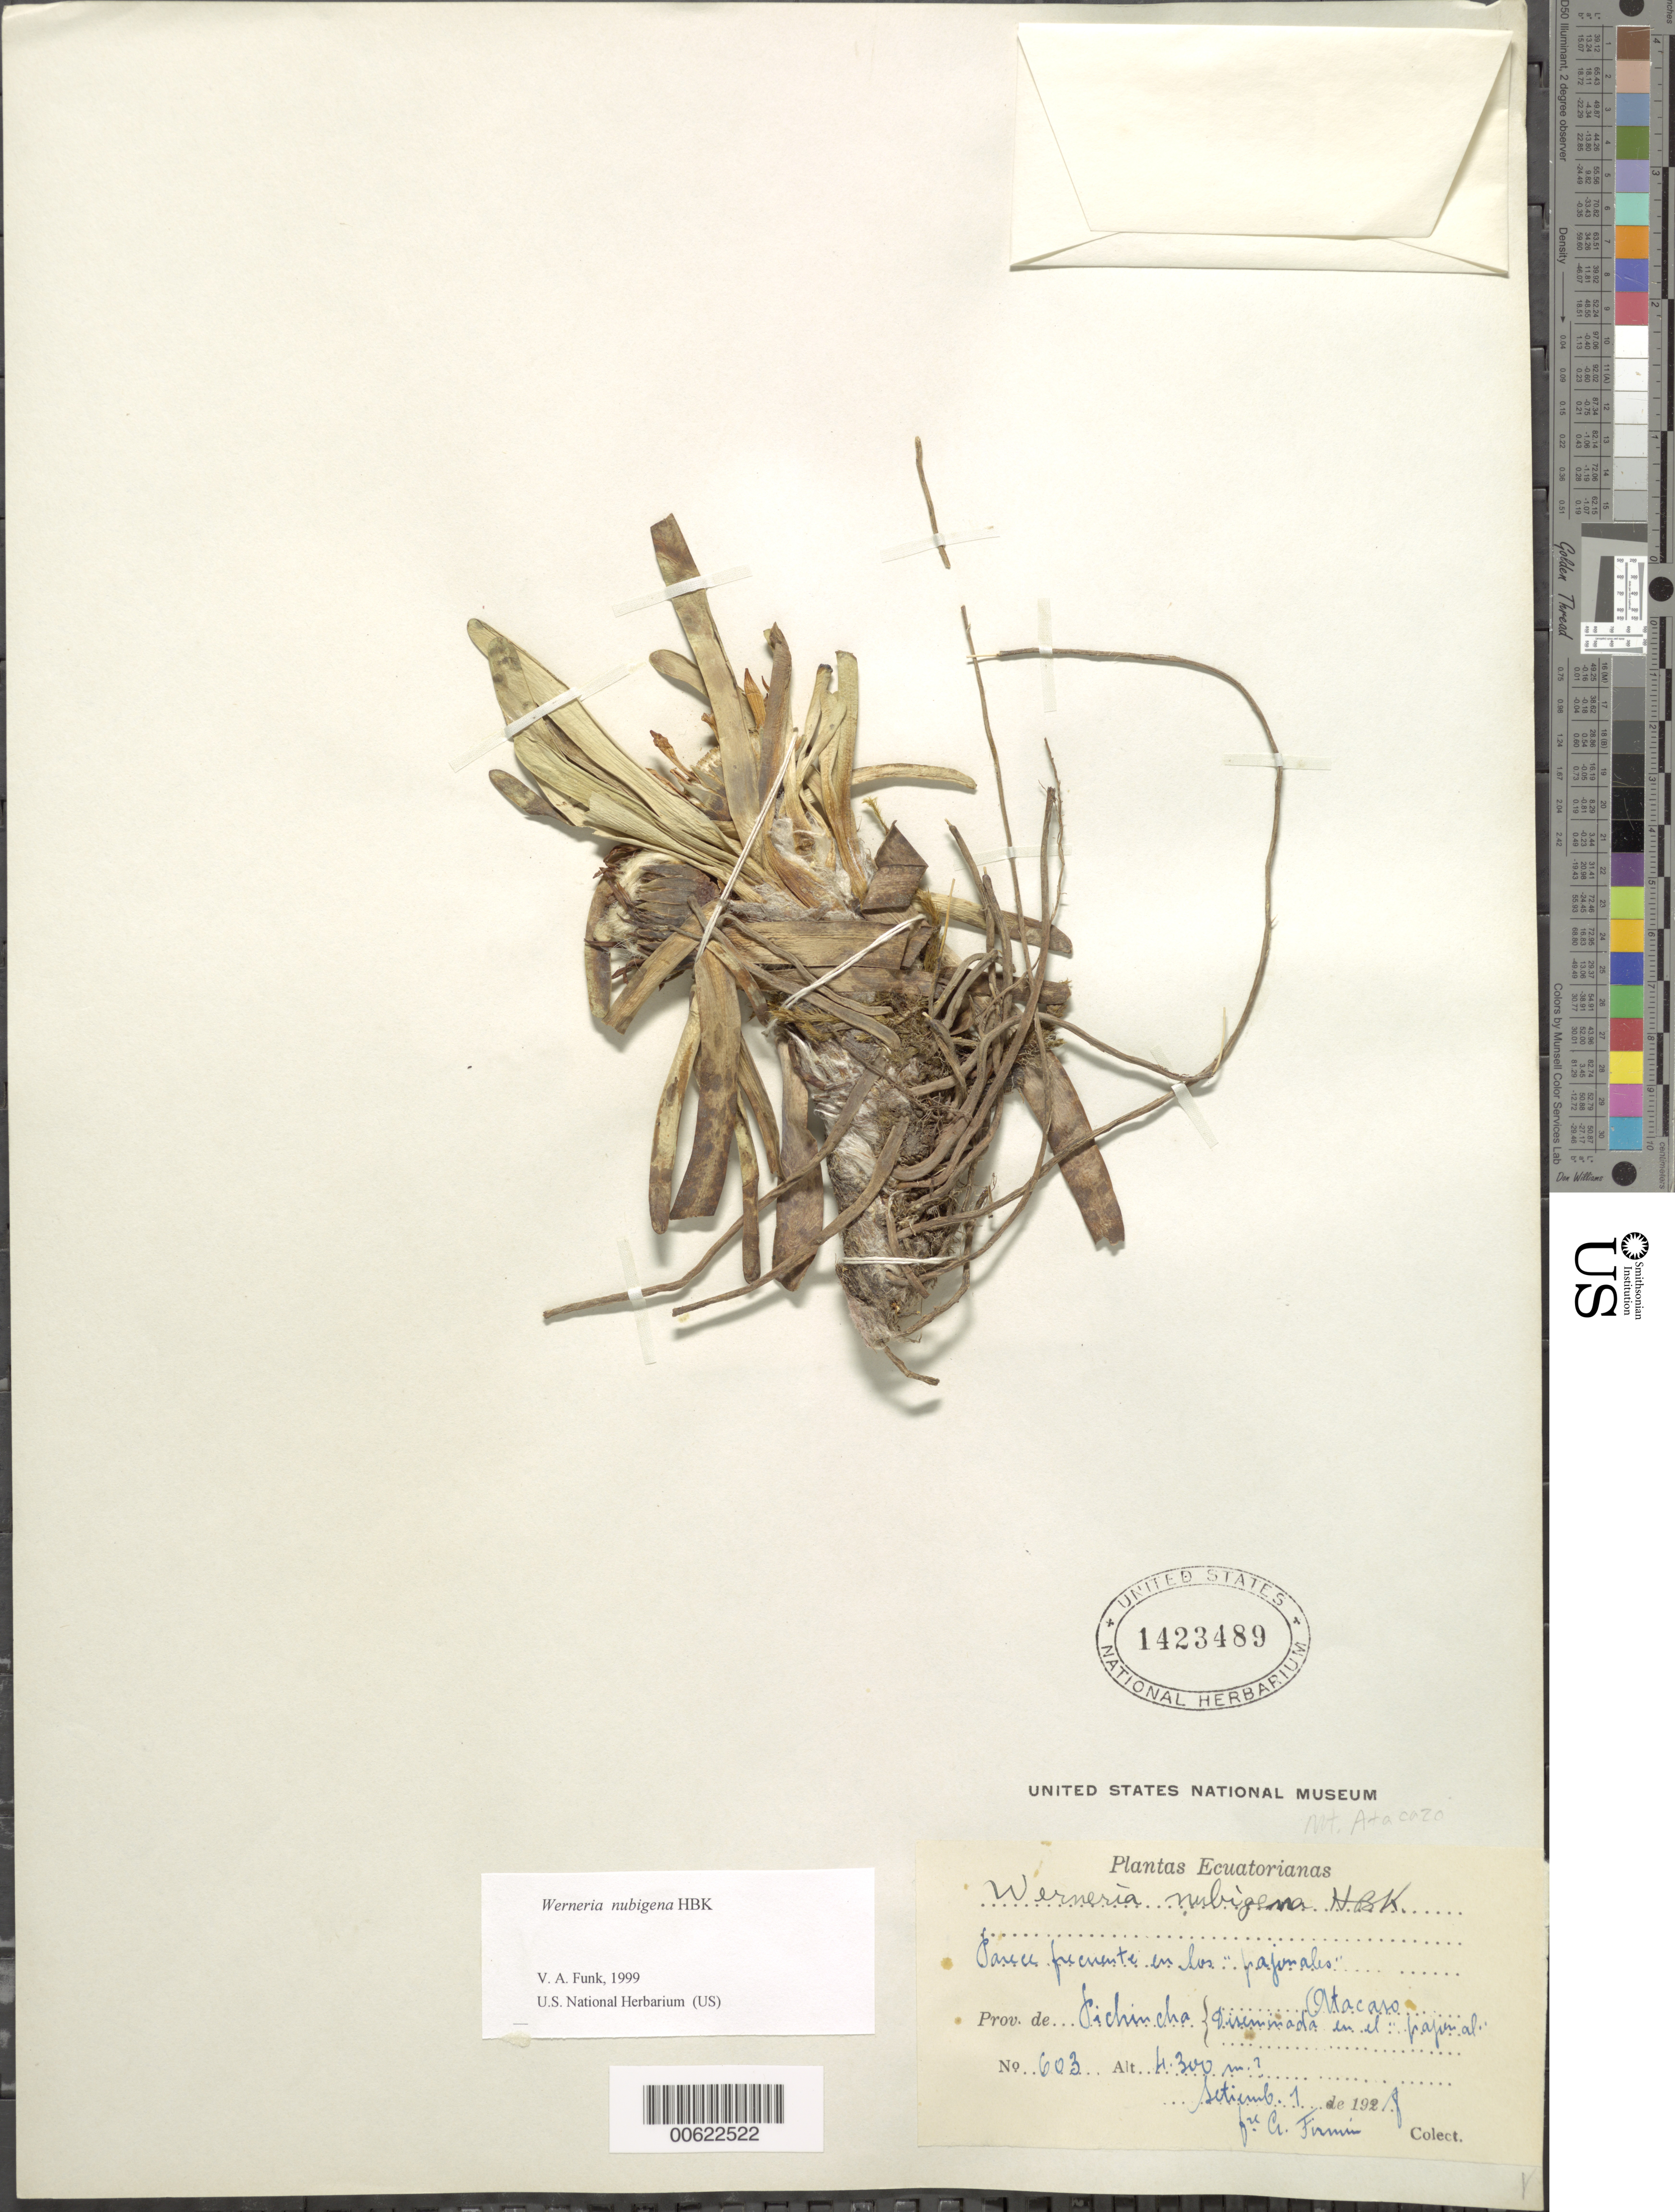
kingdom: Plantae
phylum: Tracheophyta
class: Magnoliopsida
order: Asterales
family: Asteraceae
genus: Werneria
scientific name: Werneria nubigena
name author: Kunth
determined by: Funk, Vicki A., (BOT), Smithsonian Institution - National Museum of Natural History (UNITED STATES)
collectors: G. Firmin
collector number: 603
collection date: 1928-09-01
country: Ecuador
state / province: Pichincha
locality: Atacazo (monte)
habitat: "Pajonales" elevados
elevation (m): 4300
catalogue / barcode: US 1423489